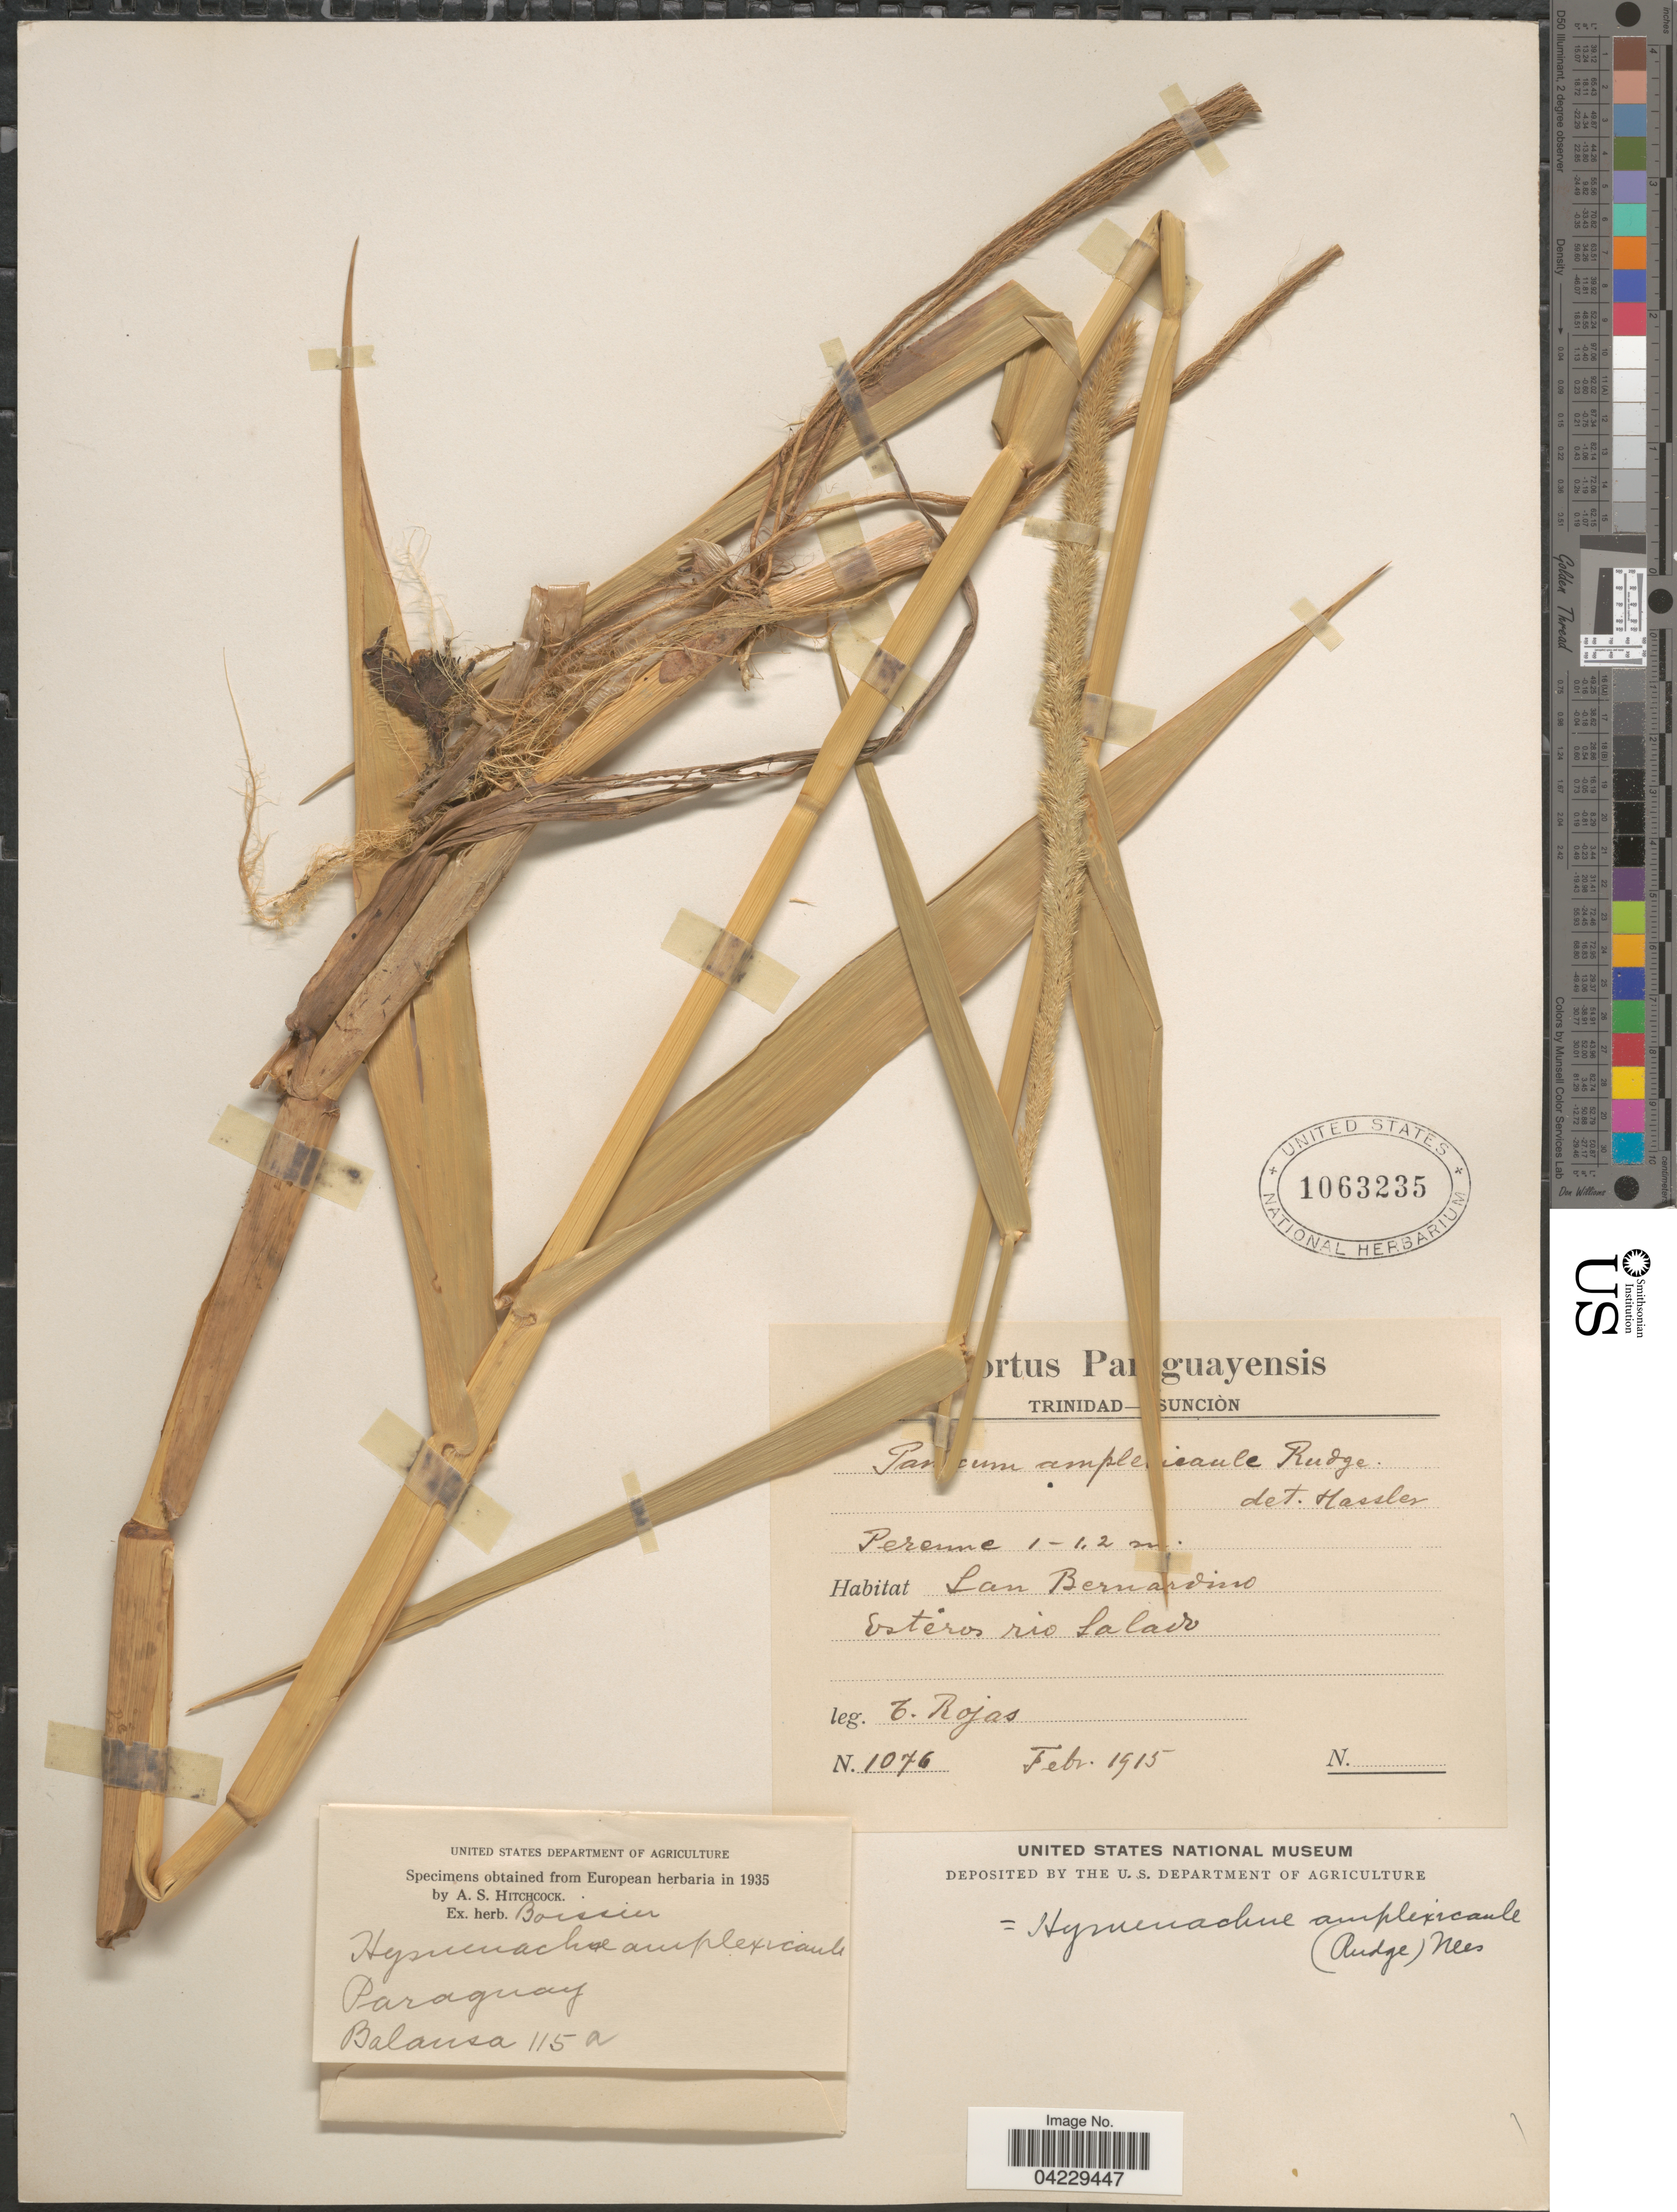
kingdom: Plantae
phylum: Tracheophyta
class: Liliopsida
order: Poales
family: Poaceae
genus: Hymenachne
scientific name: Hymenachne amplexicaulis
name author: (Rudge) Nees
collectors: T. Rojas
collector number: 1076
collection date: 1915-02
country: Paraguay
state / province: Asuncion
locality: San Bernardino. Esteros rio Salado.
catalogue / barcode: US 1063235